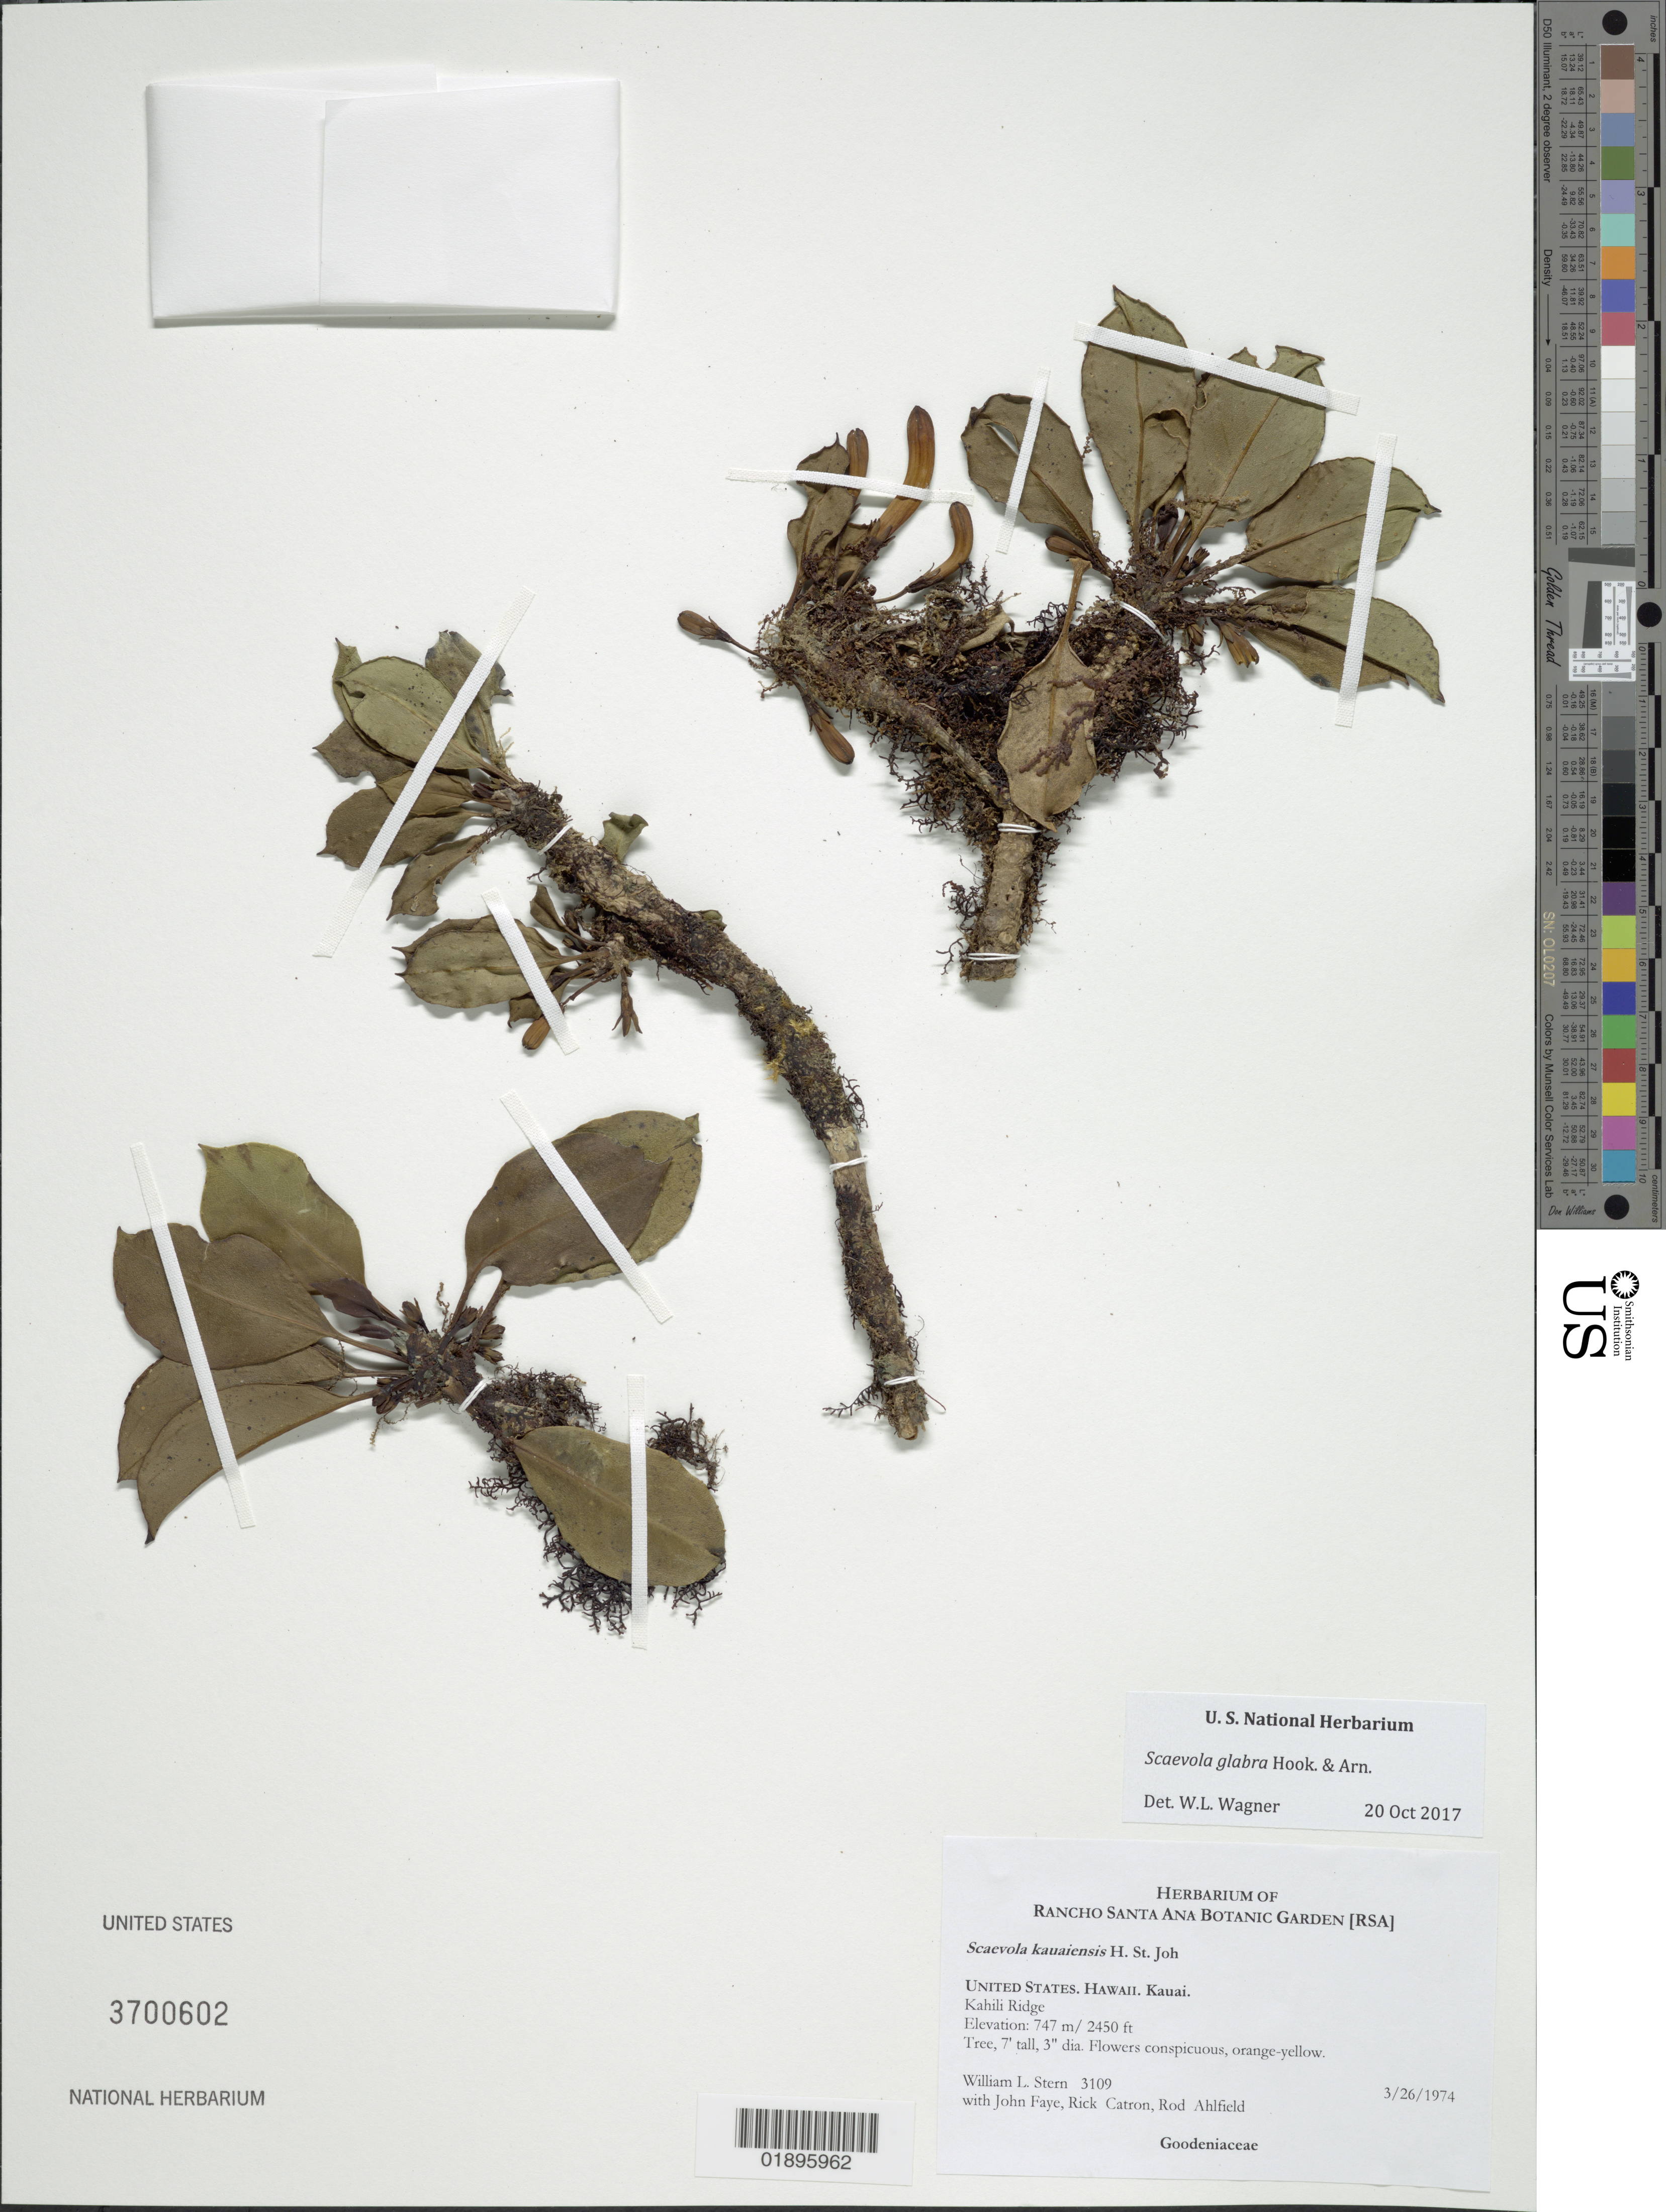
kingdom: Plantae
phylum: Tracheophyta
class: Magnoliopsida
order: Asterales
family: Goodeniaceae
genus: Scaevola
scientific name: Scaevola glabra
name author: Hook. & Arn.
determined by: Wagner, W. L., (BOT), Smithsonian Institution - National Museum of Natural History (UNITED STATES)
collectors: W. L. Stern, J. Faye, R. Catron & R. Ahlfield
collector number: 3109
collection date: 1974-03-26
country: United States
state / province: Hawaii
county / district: Kauai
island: Kaua'i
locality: Kahili Ridge.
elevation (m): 747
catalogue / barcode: US 3700602